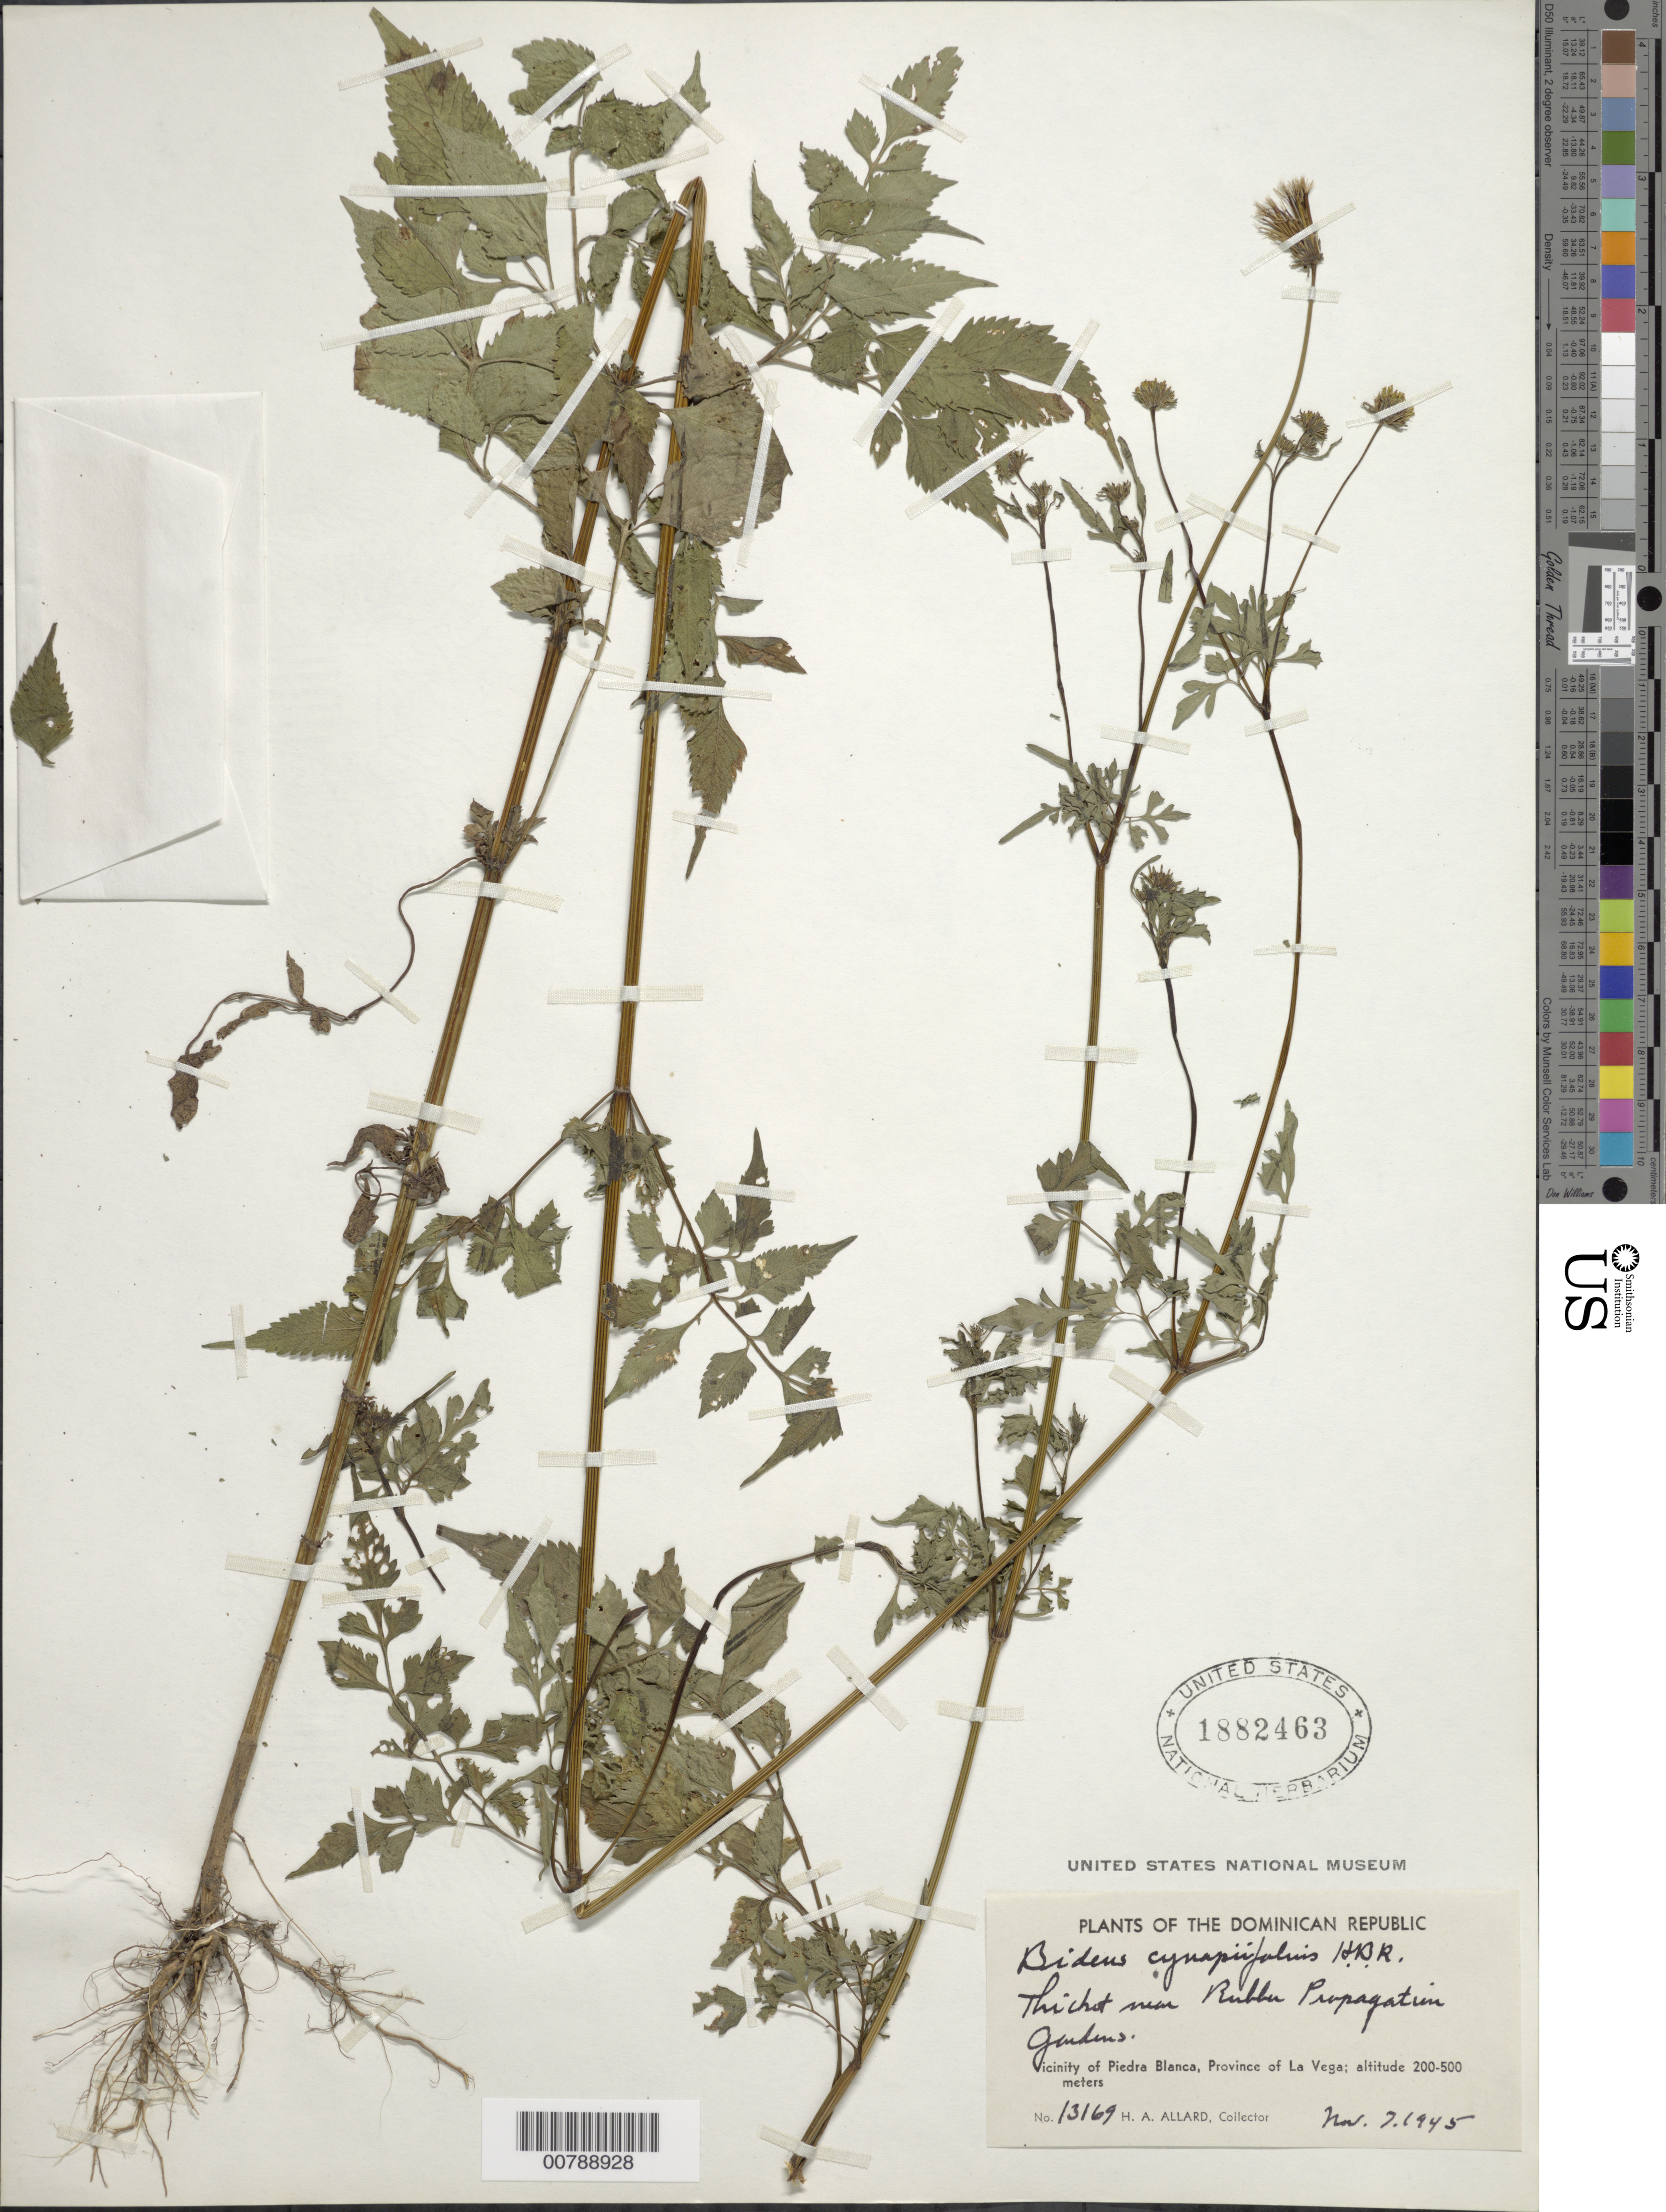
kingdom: Plantae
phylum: Tracheophyta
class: Magnoliopsida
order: Asterales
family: Asteraceae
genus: Bidens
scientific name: Bidens cynapiifolia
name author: Kunth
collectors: H. A. Allard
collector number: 13169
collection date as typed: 07 Nov 1945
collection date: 1945-11-07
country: Dominican Republic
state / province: La Vega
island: Hispaniola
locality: Vicinity of Piedra Blanca, Province of La Vega. Near Rubber propagation Gardens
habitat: Thicket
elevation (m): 200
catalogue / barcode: US 1882463